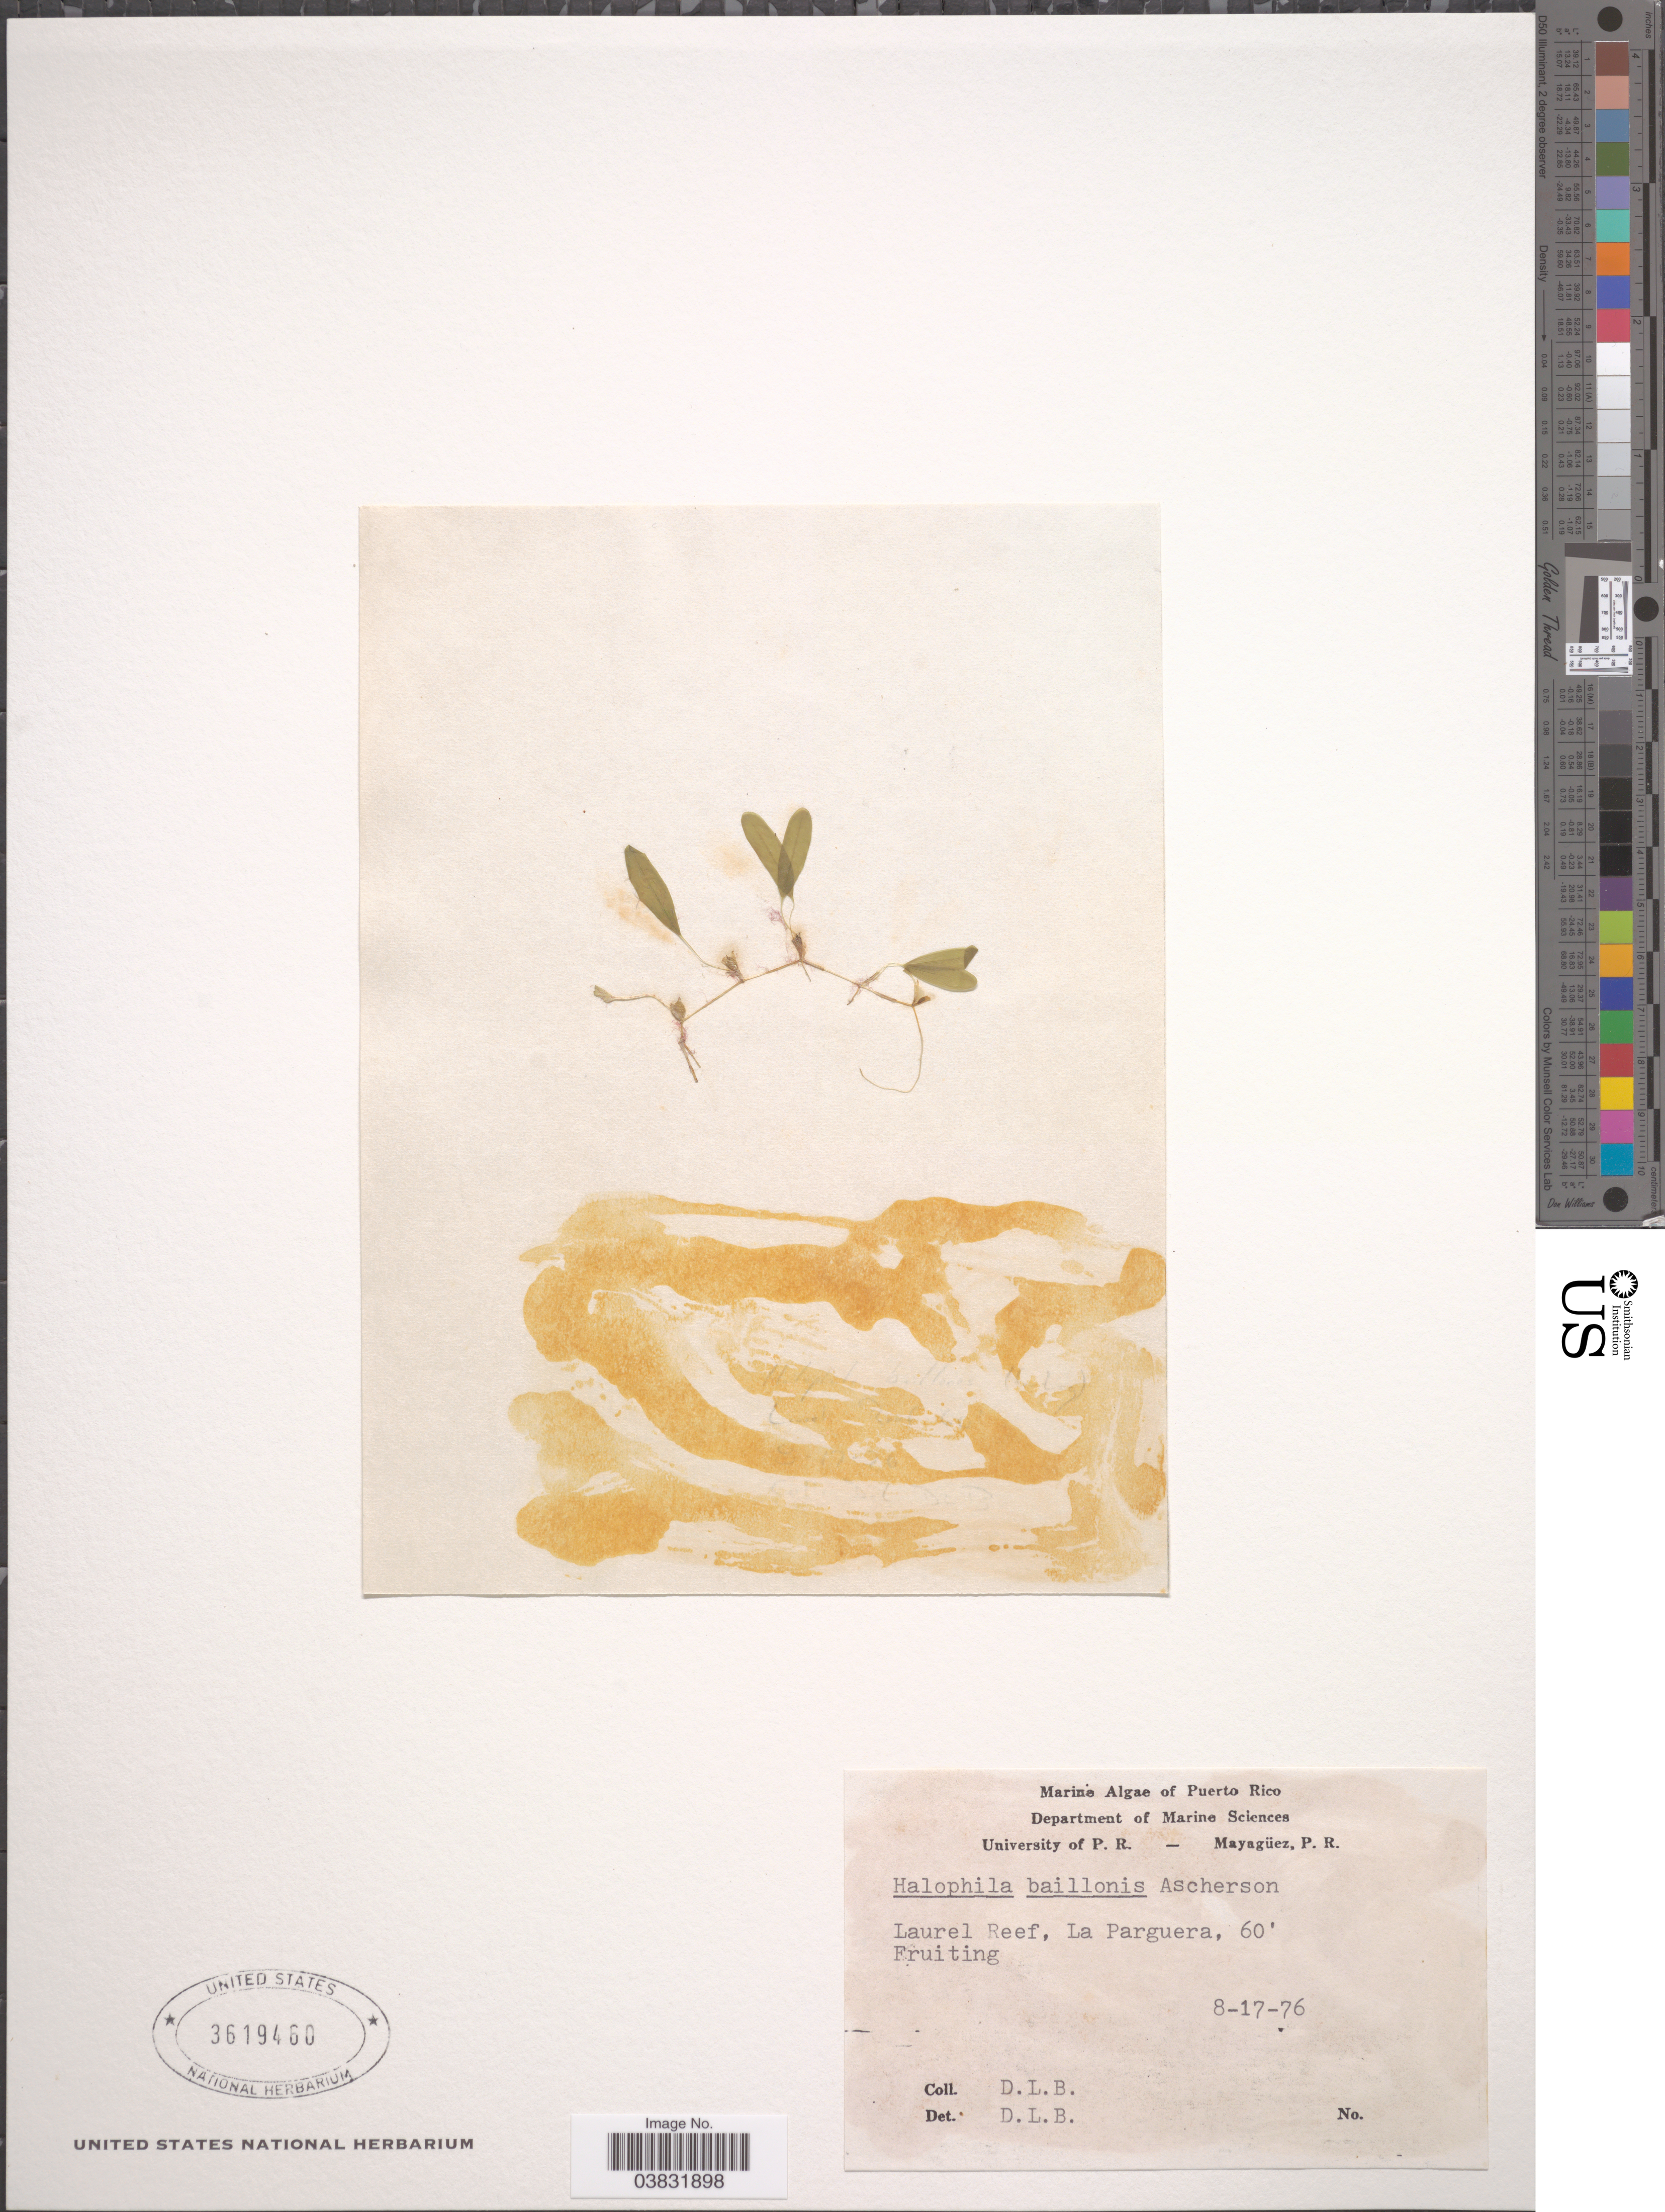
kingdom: Plantae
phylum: Tracheophyta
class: Liliopsida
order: Alismatales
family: Hydrocharitaceae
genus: Halophila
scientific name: Halophila baillonis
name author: Asch. ex Dickie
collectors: D. L. B.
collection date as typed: Transcribed d/m/y: 17/8/76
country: Puerto Rico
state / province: Mayagüez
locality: Laurel Reef, La Parguera.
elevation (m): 18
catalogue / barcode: US 3619460